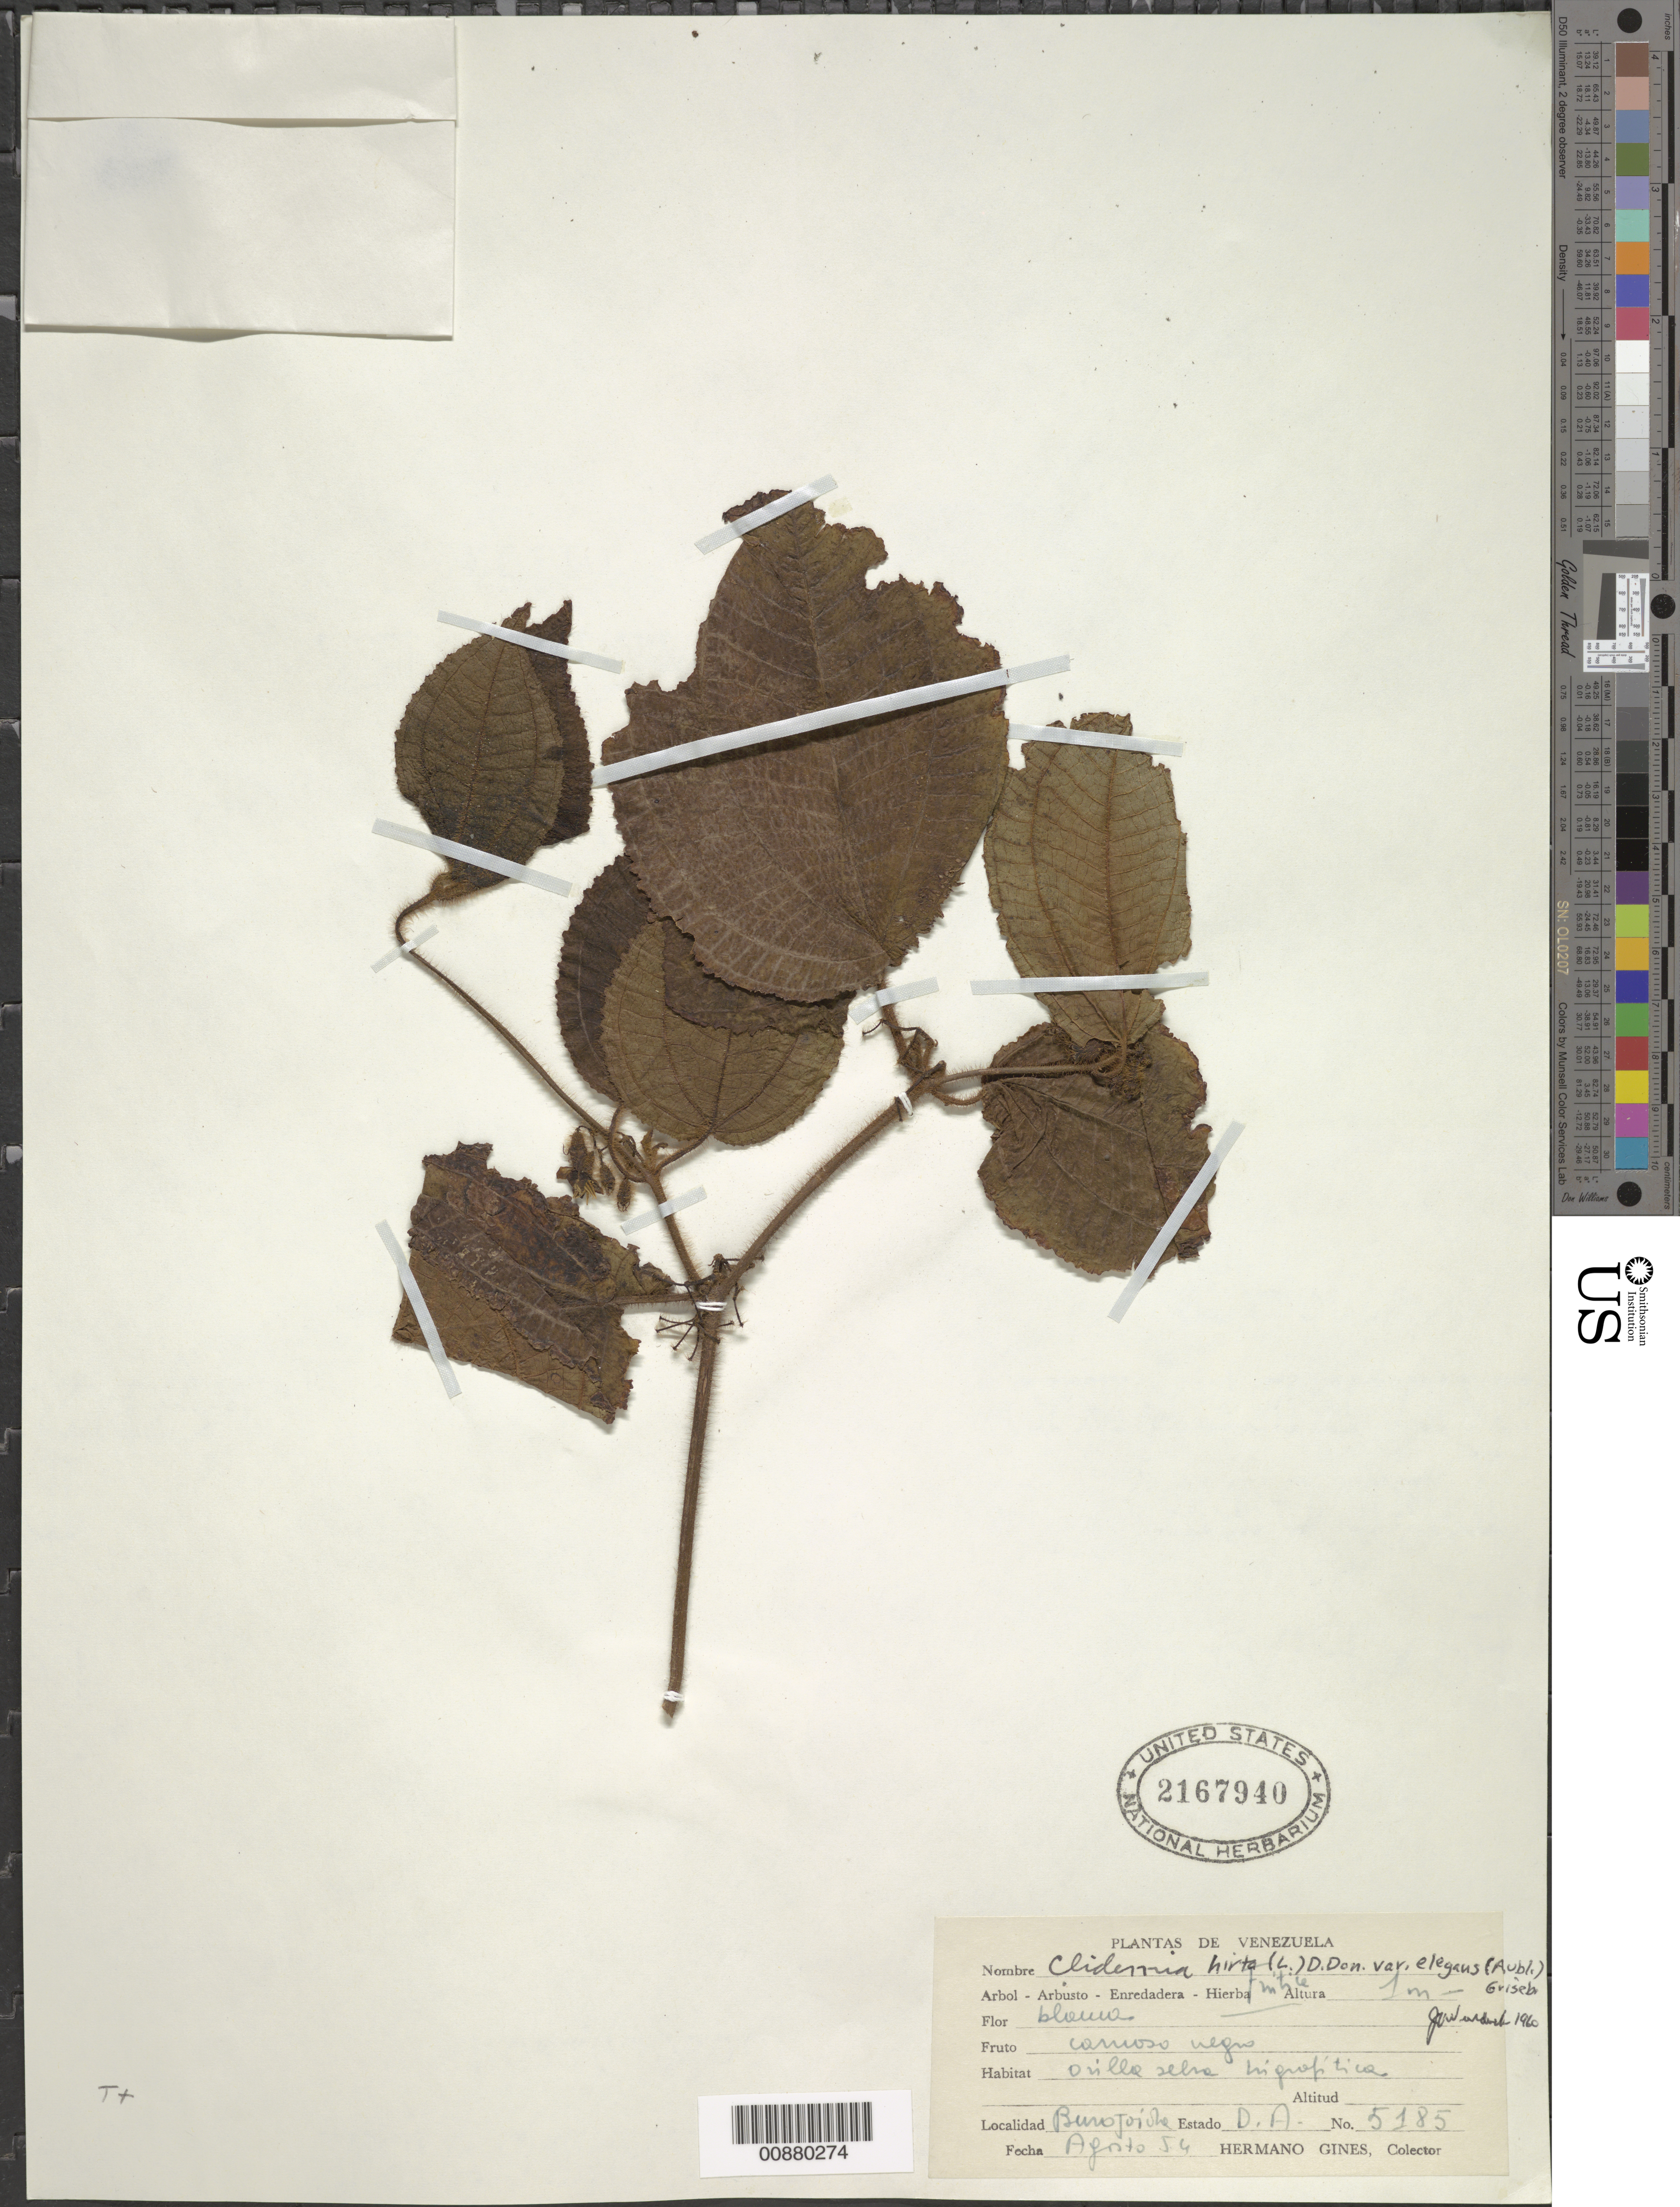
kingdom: Plantae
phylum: Tracheophyta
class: Magnoliopsida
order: Myrtales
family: Melastomataceae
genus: Clidemia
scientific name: Clidemia hirta var. elegans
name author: (Aubl.) Griseb.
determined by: Wurdack, John J., (US), US (UNITED STATES)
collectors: H. Gines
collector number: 5185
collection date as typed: Aug-54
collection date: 1954-08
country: Venezuela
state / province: Delta Amacuro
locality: Isla Burojoida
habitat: Orilla selva higrofitica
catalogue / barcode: US 2167940